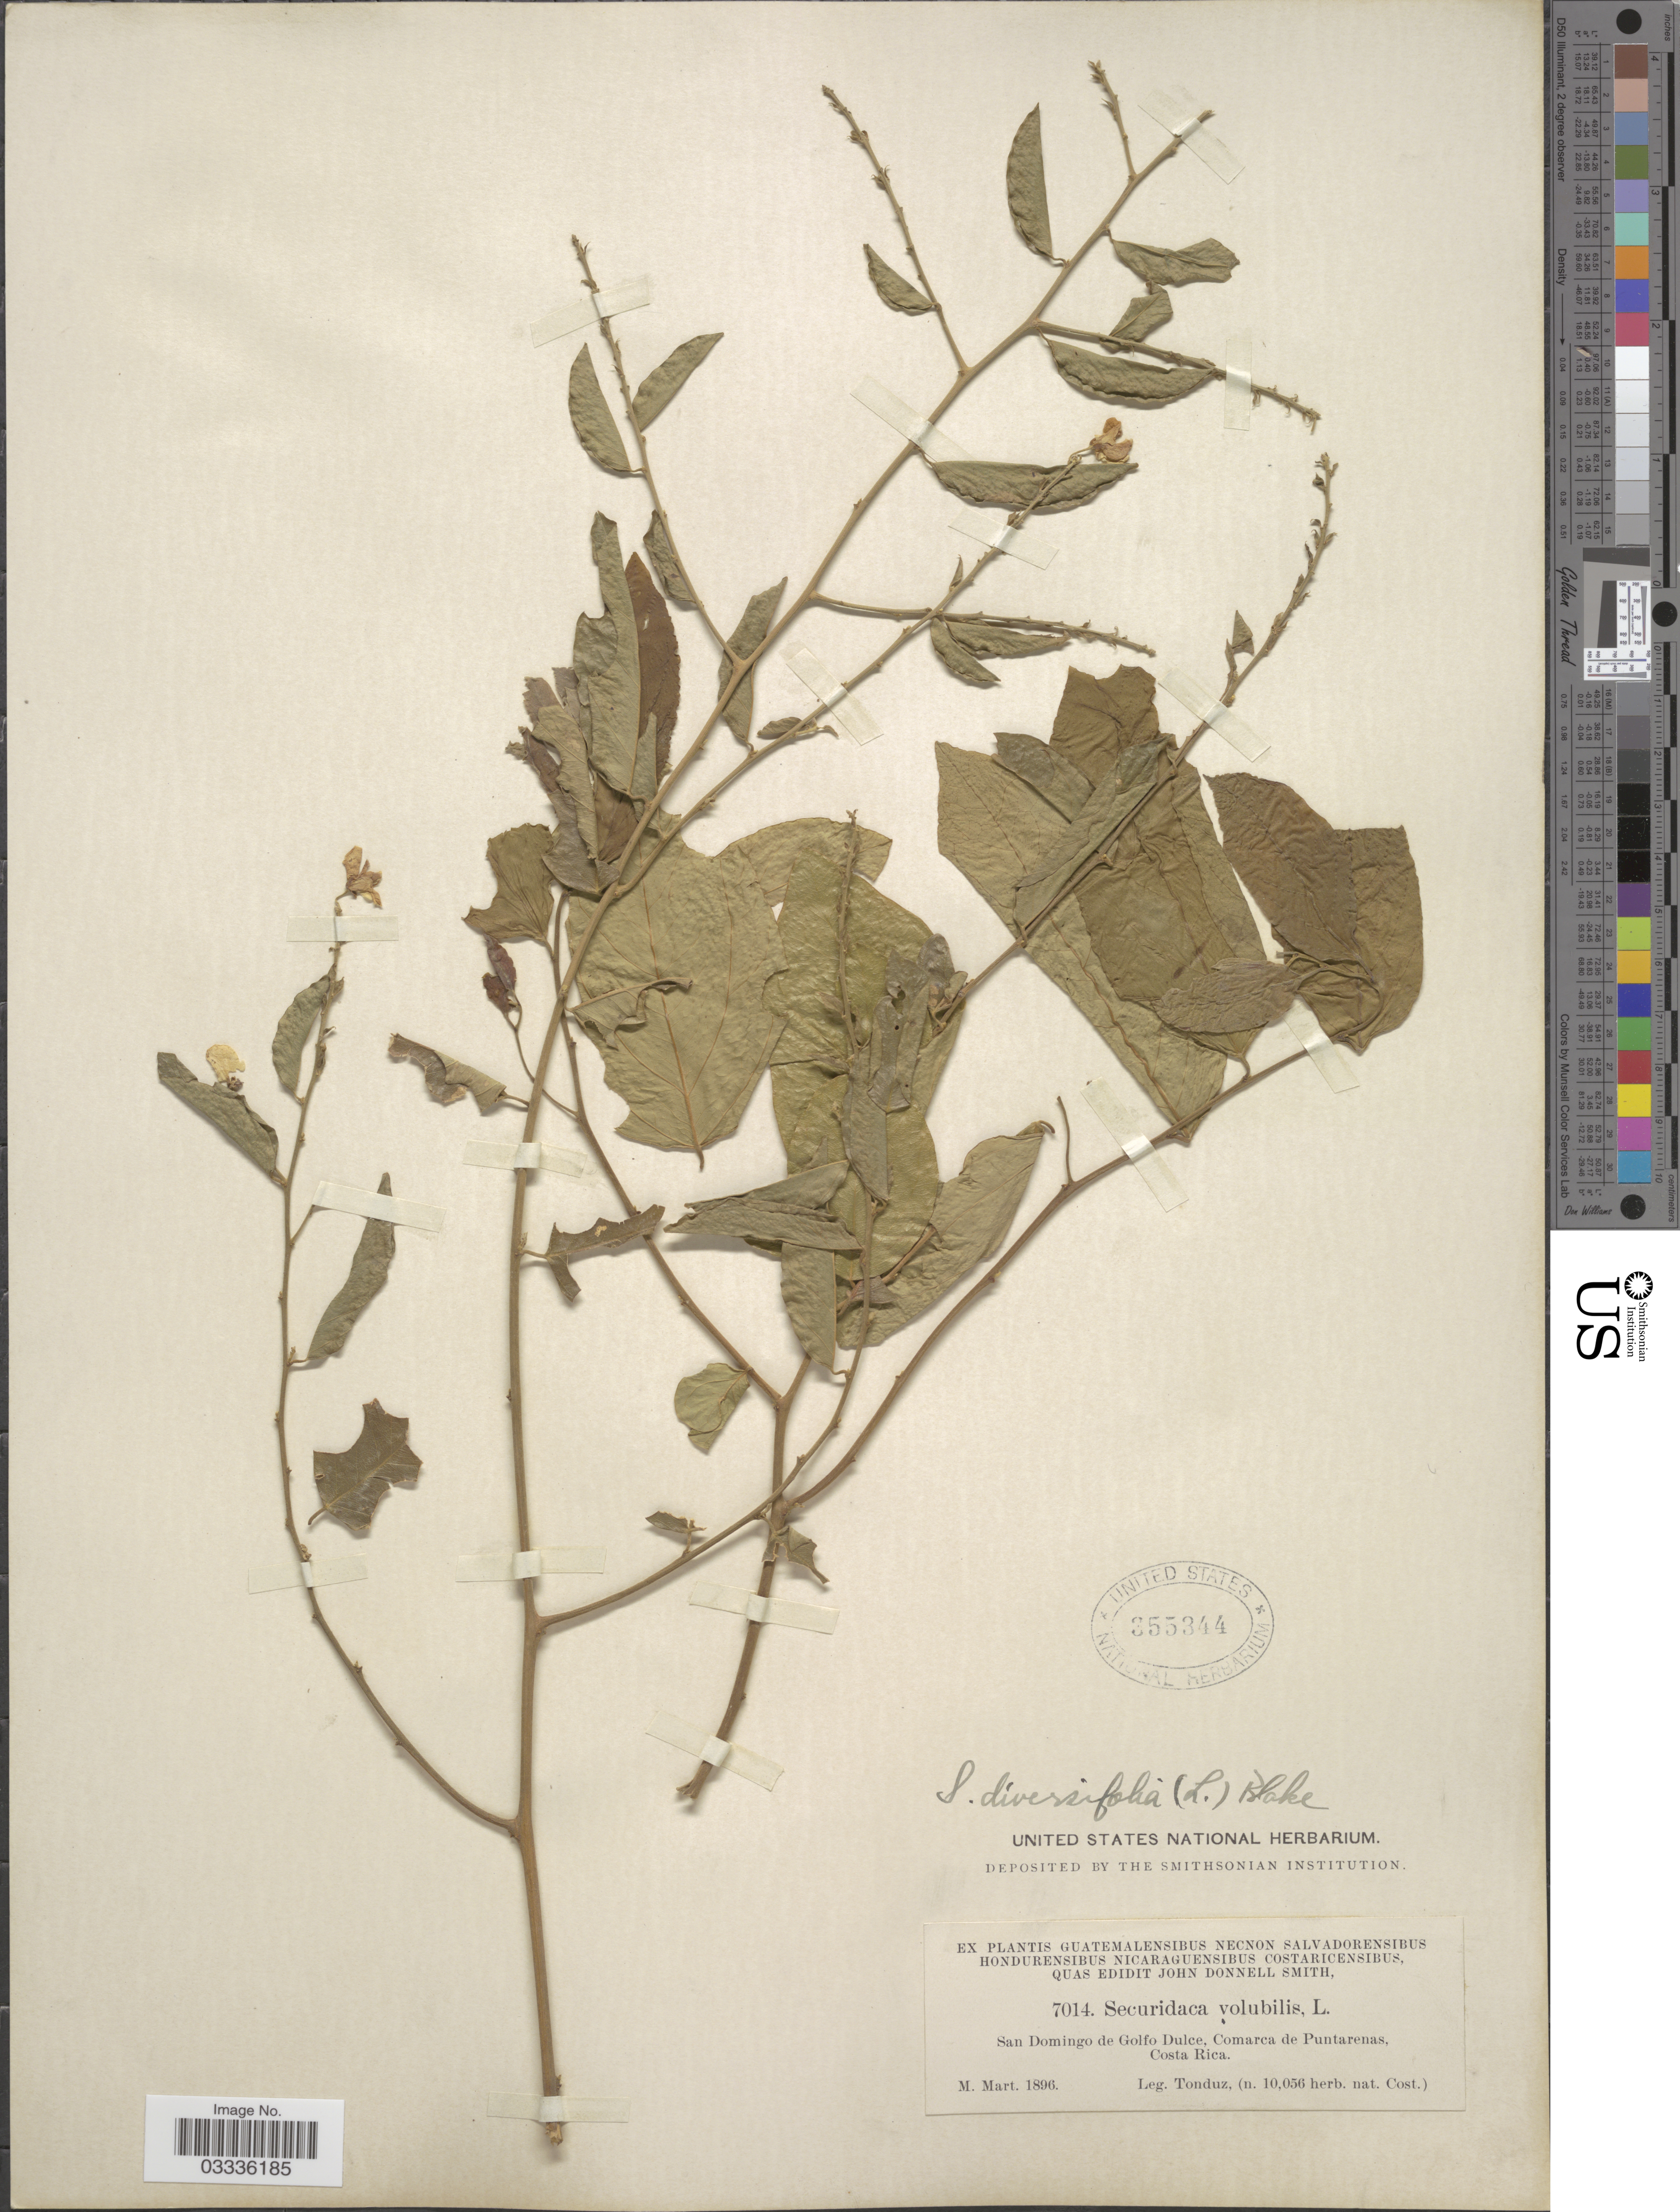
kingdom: Plantae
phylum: Tracheophyta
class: Magnoliopsida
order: Fabales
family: Polygalaceae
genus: Securidaca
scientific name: Securidaca diversifolia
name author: (L.) S.F. Blake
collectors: Tonduz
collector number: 7014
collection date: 1896-03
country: Costa Rica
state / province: Puntarenas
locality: San Domingo de Golfo Dulce, Comarca de Puntarenas.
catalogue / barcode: US 355344